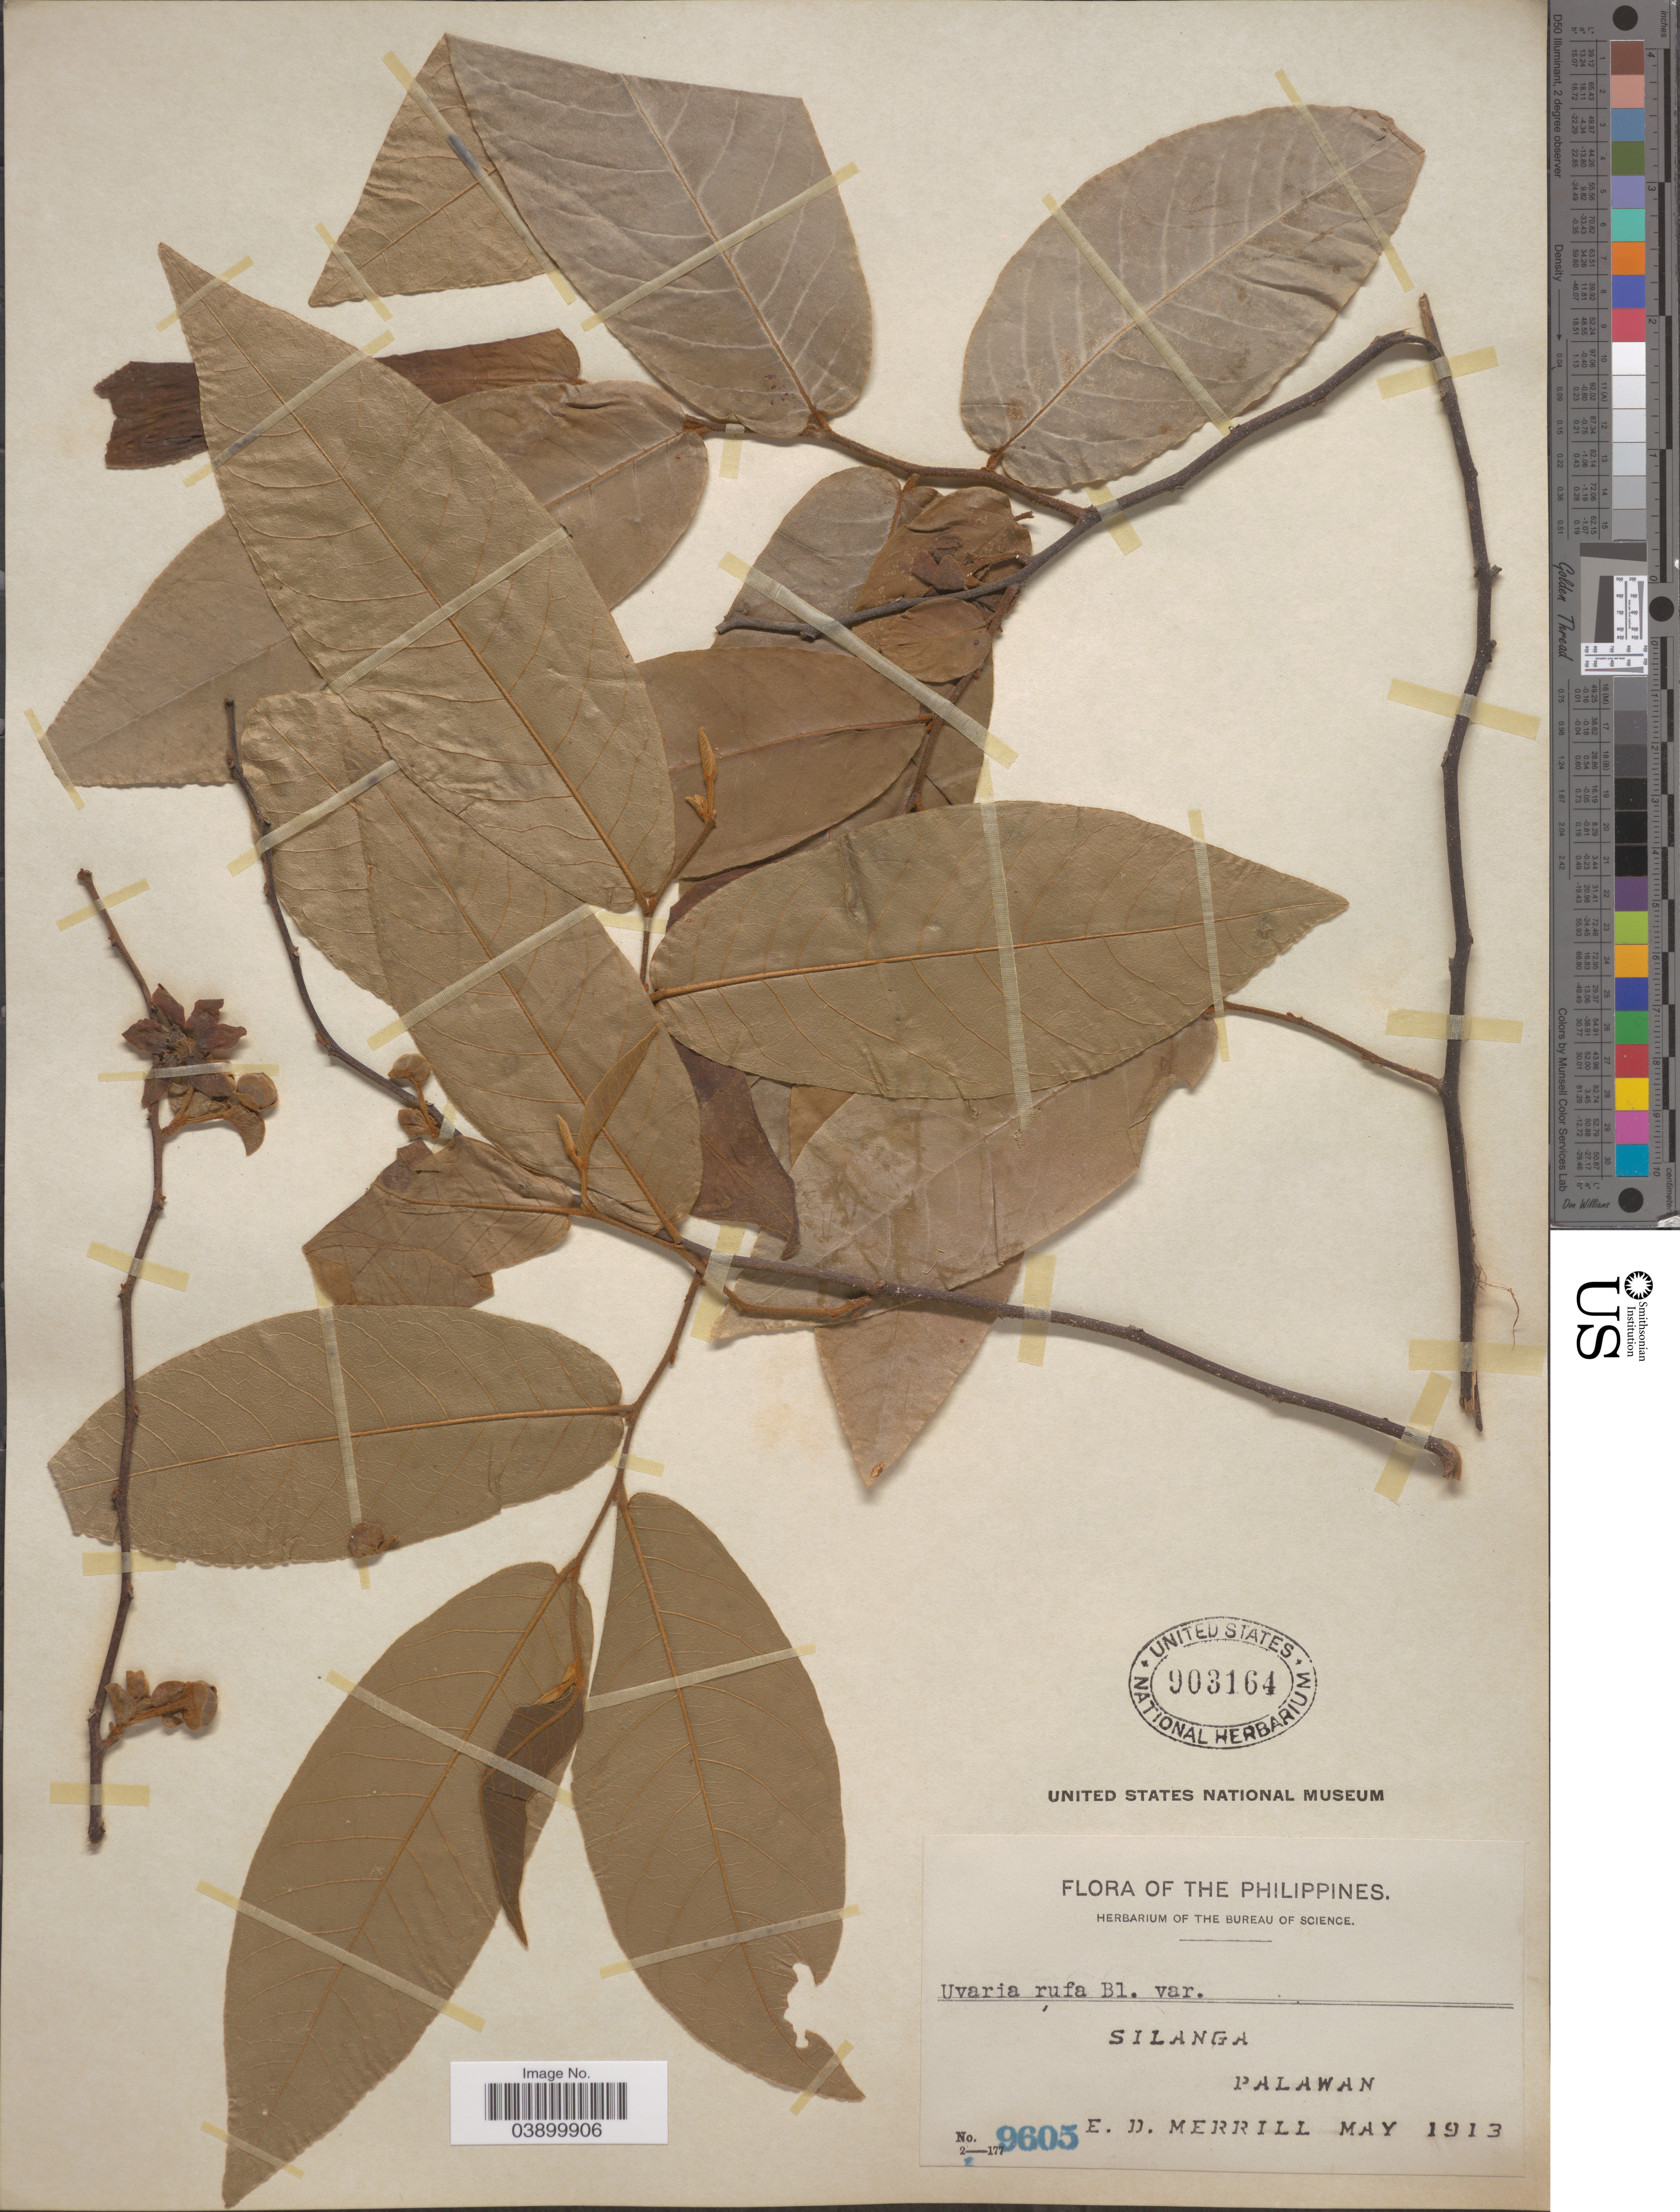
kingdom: Plantae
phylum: Tracheophyta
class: Magnoliopsida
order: Magnoliales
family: Annonaceae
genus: Uvaria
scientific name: Uvaria rufa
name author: Blume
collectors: E. D. Merrill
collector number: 9605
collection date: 1913-05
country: Philippines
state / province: Mimaropa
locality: Silanga. Palawan.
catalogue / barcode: US 903164